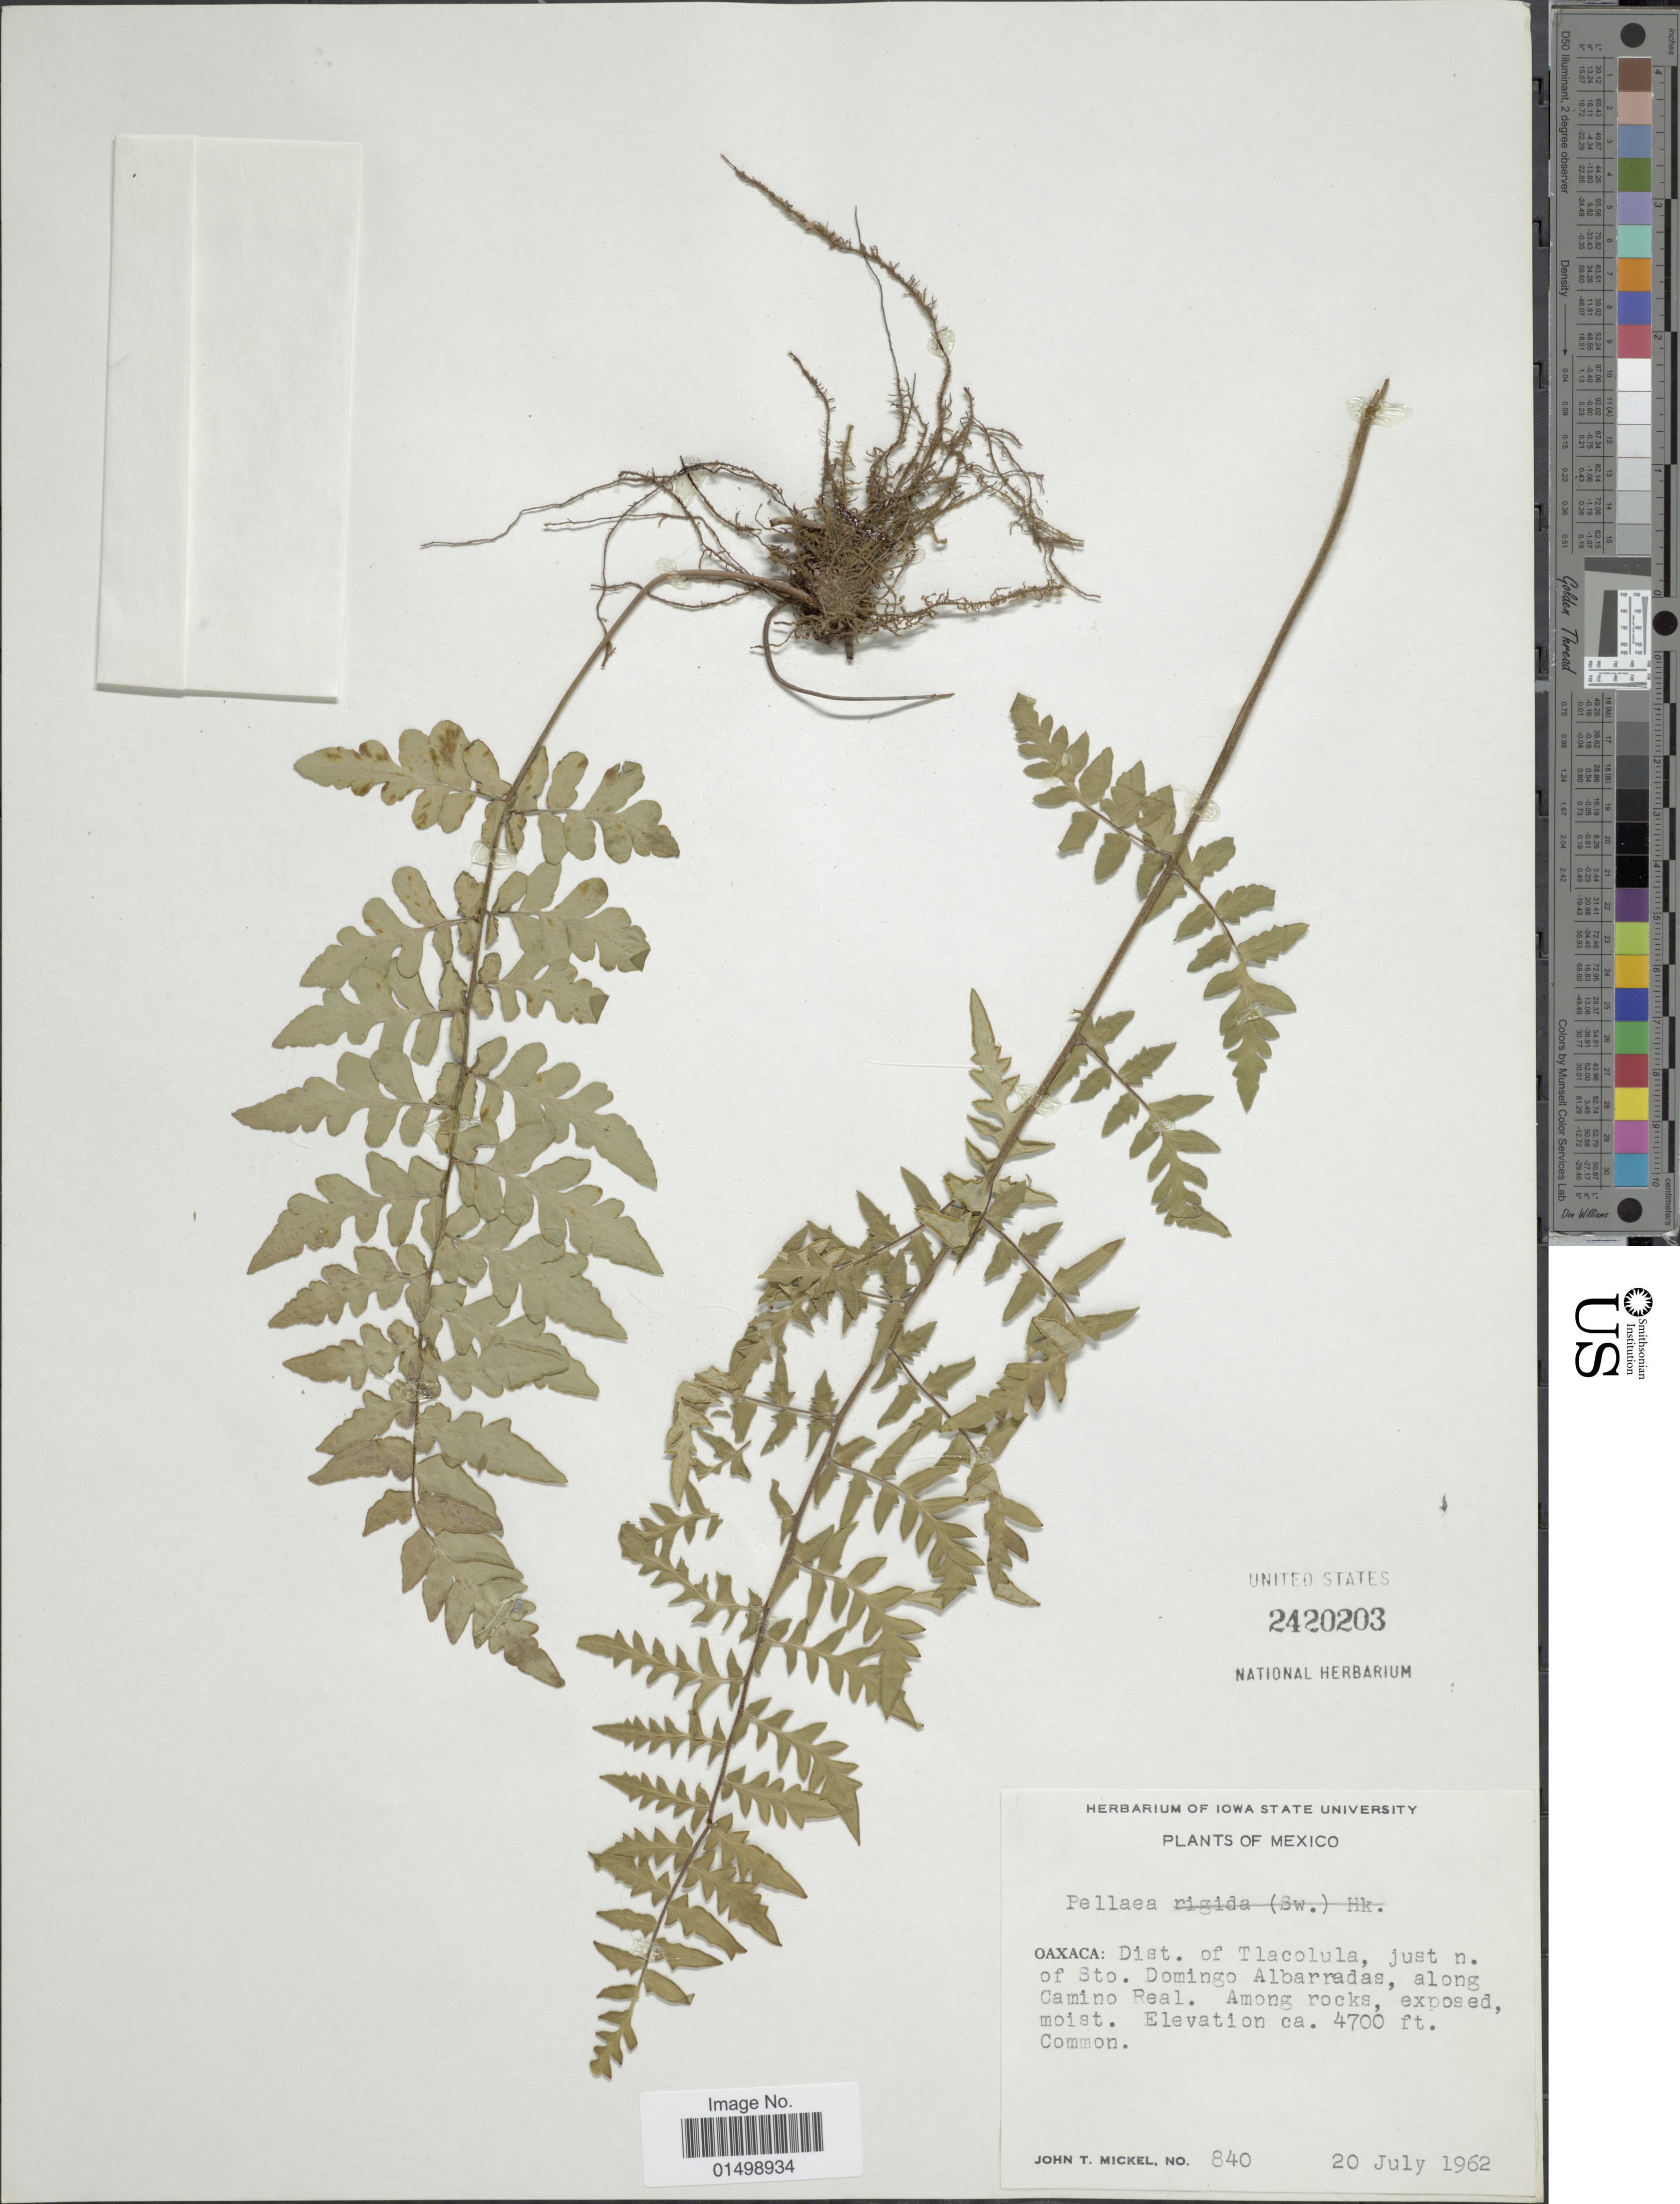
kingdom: Plantae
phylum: Tracheophyta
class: Polypodiopsida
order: Polypodiales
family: Pteridaceae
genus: Cheilanthes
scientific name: Cheilanthes lozanii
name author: (Maxon) R.M. Tryon & A.F. Tryon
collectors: J. T. Mickel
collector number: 840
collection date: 1962-07-20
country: Mexico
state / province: Oaxaca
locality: Dist. of Tlacolula, just n. of Sto. Domingo Albarradas, along Camino Real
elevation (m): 1433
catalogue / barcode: US 2420203